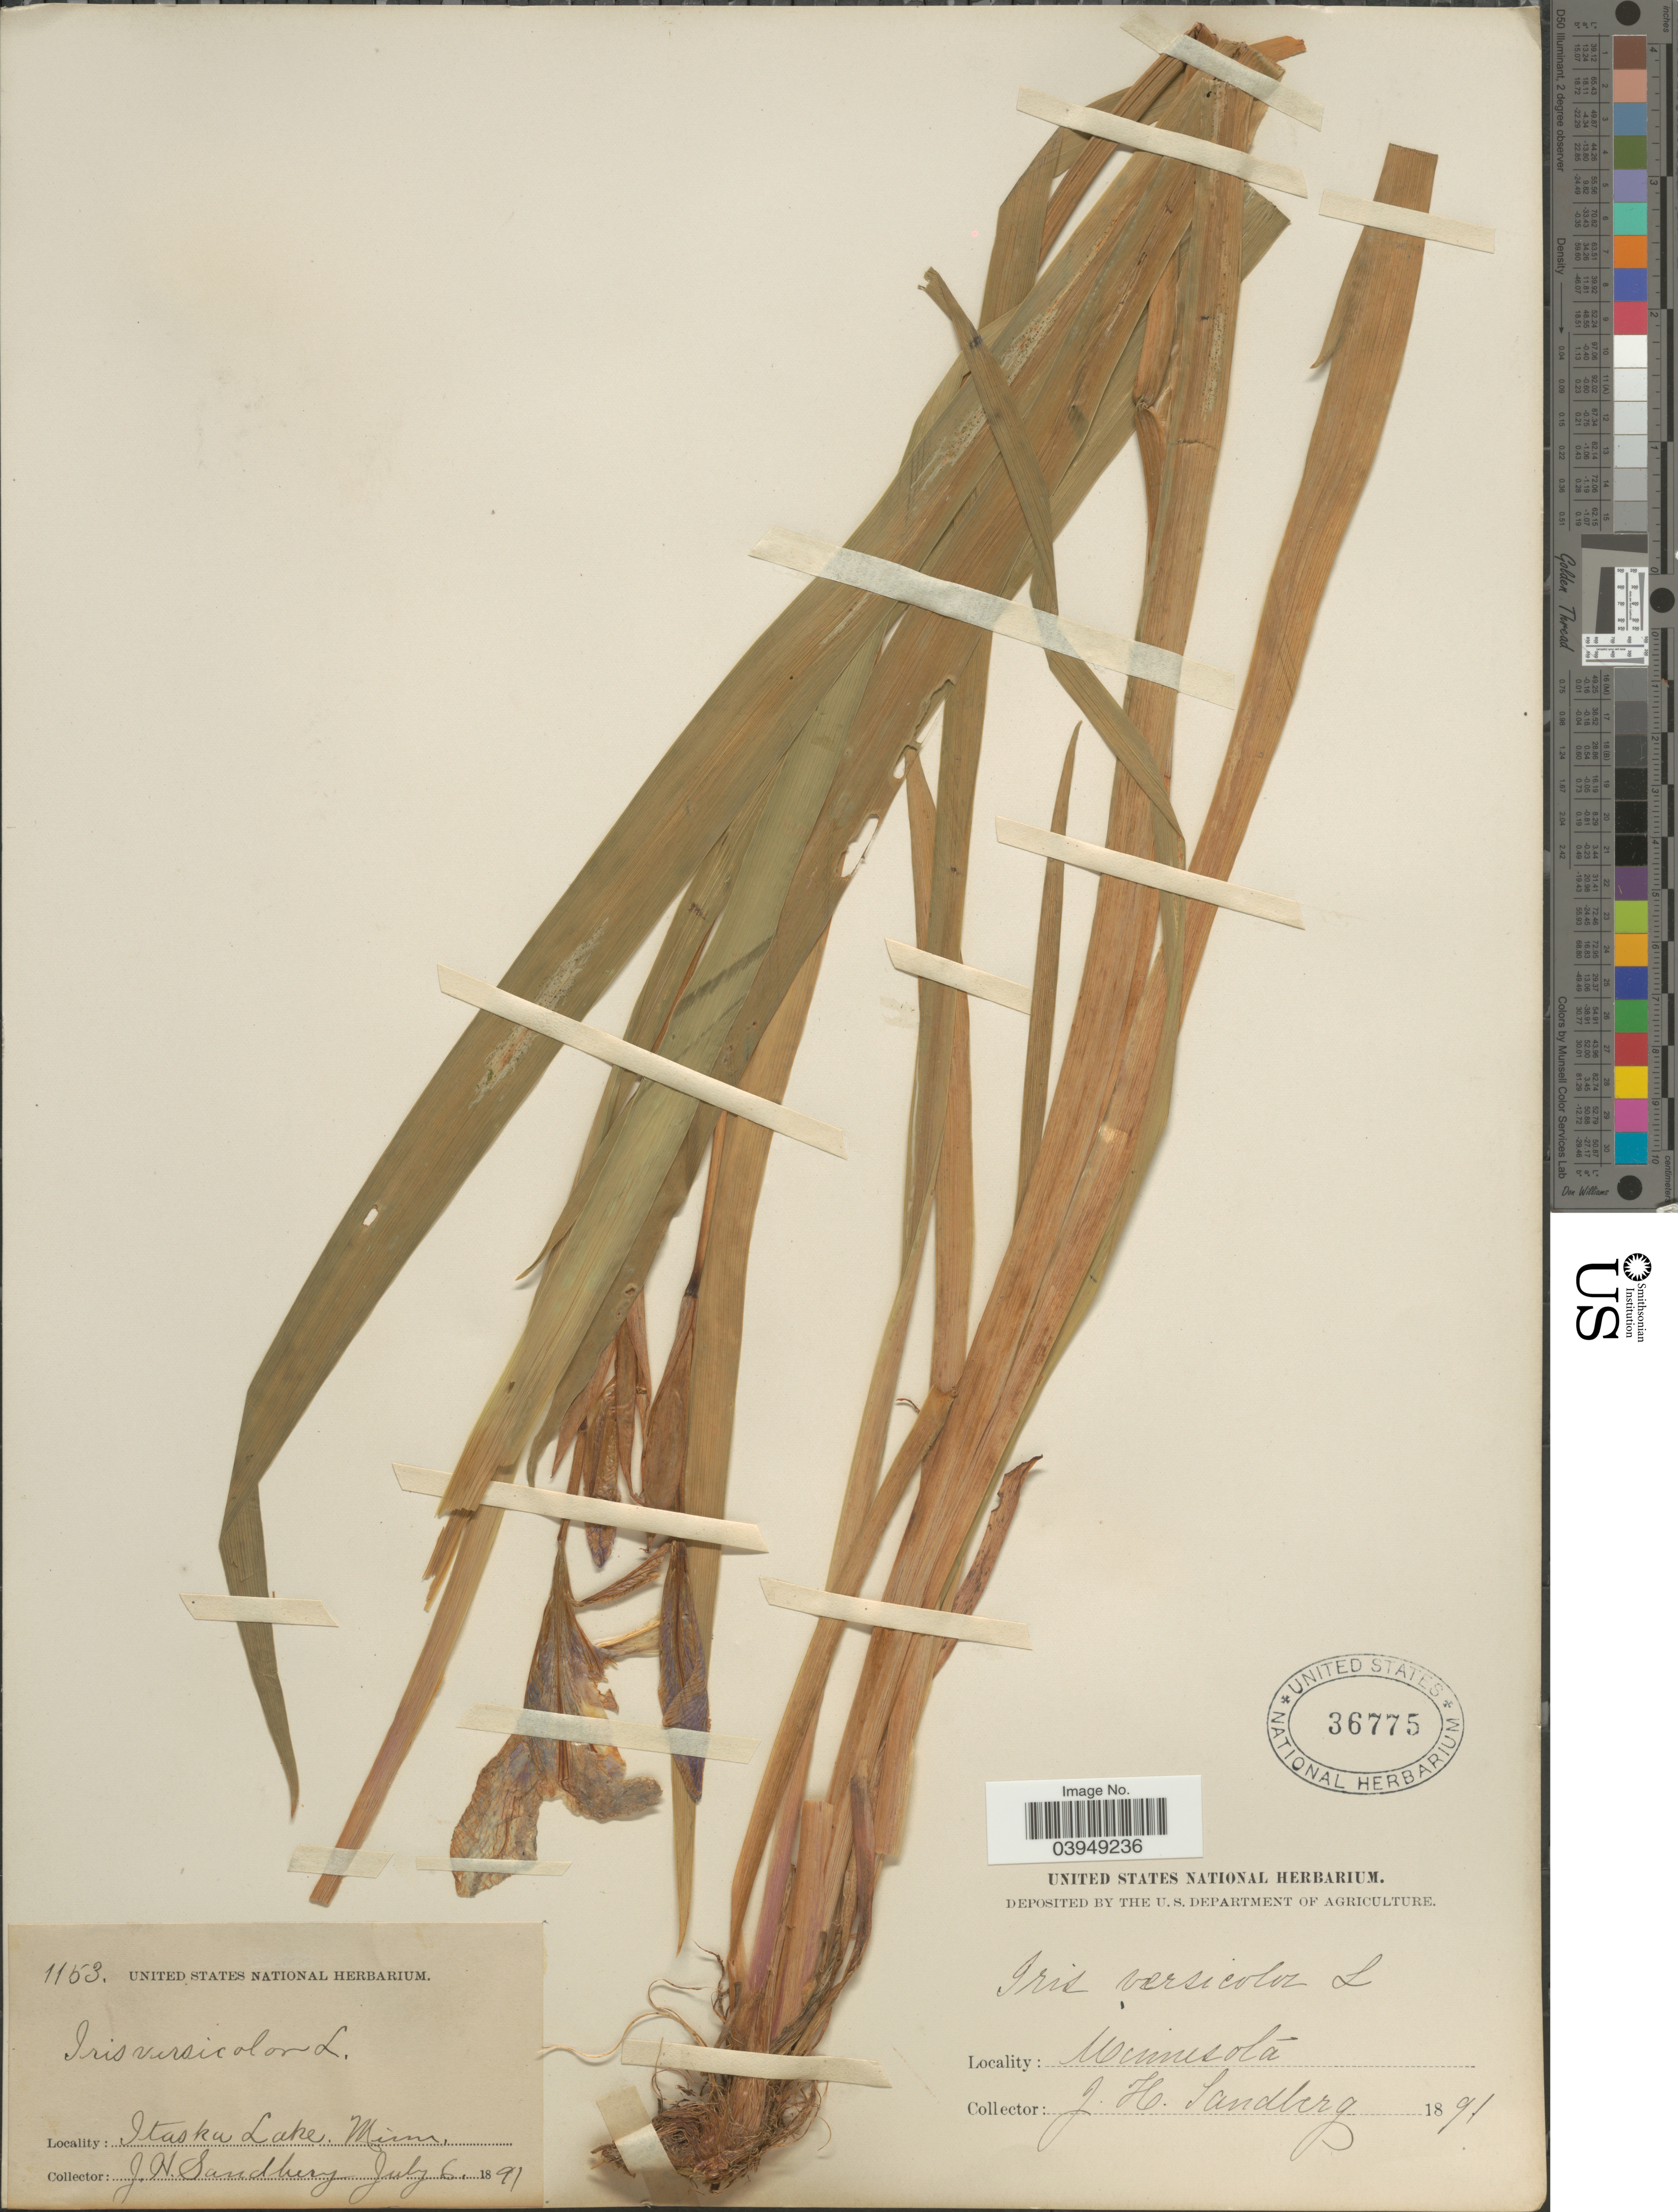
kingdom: Plantae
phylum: Tracheophyta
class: Liliopsida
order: Asparagales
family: Iridaceae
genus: Iris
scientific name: Iris versicolor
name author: L.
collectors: J. H. Sandberg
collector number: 1153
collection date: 1891-07-06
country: United States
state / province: Minnesota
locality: Itaska Lake.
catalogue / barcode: US 36775